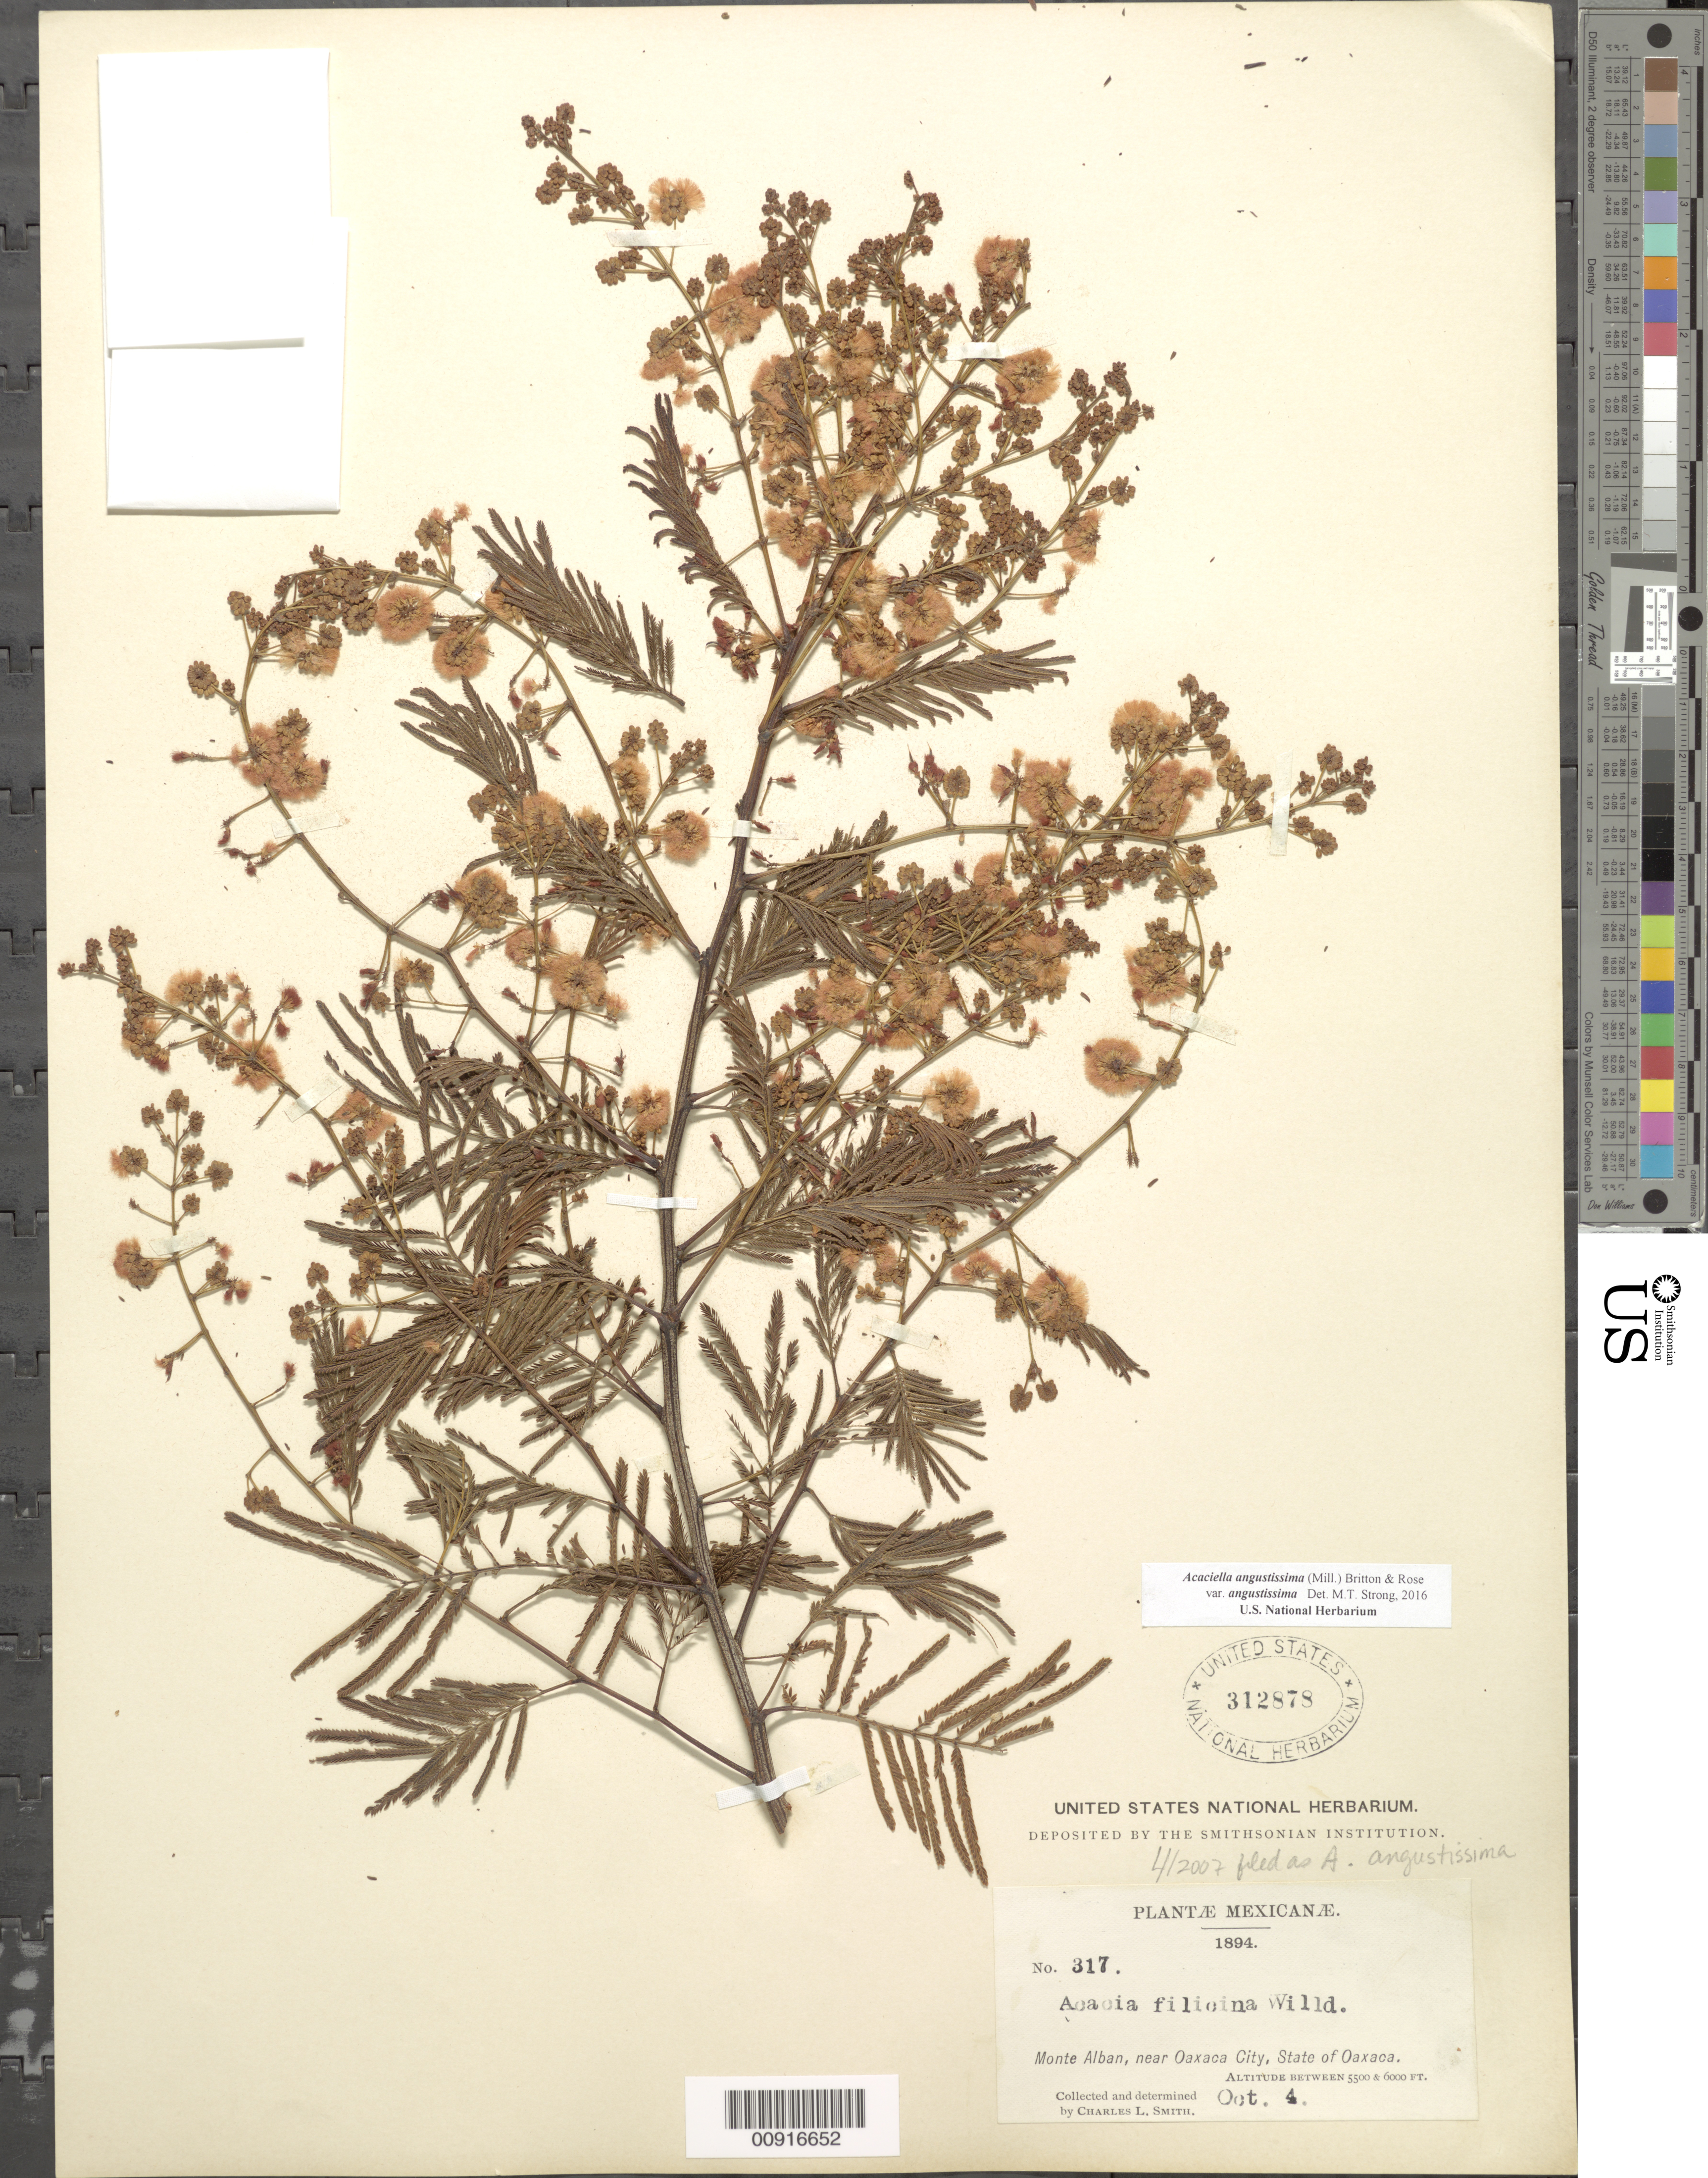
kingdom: Plantae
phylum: Tracheophyta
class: Magnoliopsida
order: Fabales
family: Fabaceae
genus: Acaciella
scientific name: Acaciella angustissima var. angustissima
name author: (Mill.) Britton & Rose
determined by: Strong, M. T., (US), Smithsonian Institution - National Museum of Natural History (UNITED STATES)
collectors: C. L. Smith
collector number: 317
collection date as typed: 04 Oct 1894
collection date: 1894-10-04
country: Mexico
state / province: Oaxaca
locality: Monte Alban, near Oaxaca City, State of Oaxaca.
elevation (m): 1676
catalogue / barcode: US 312878